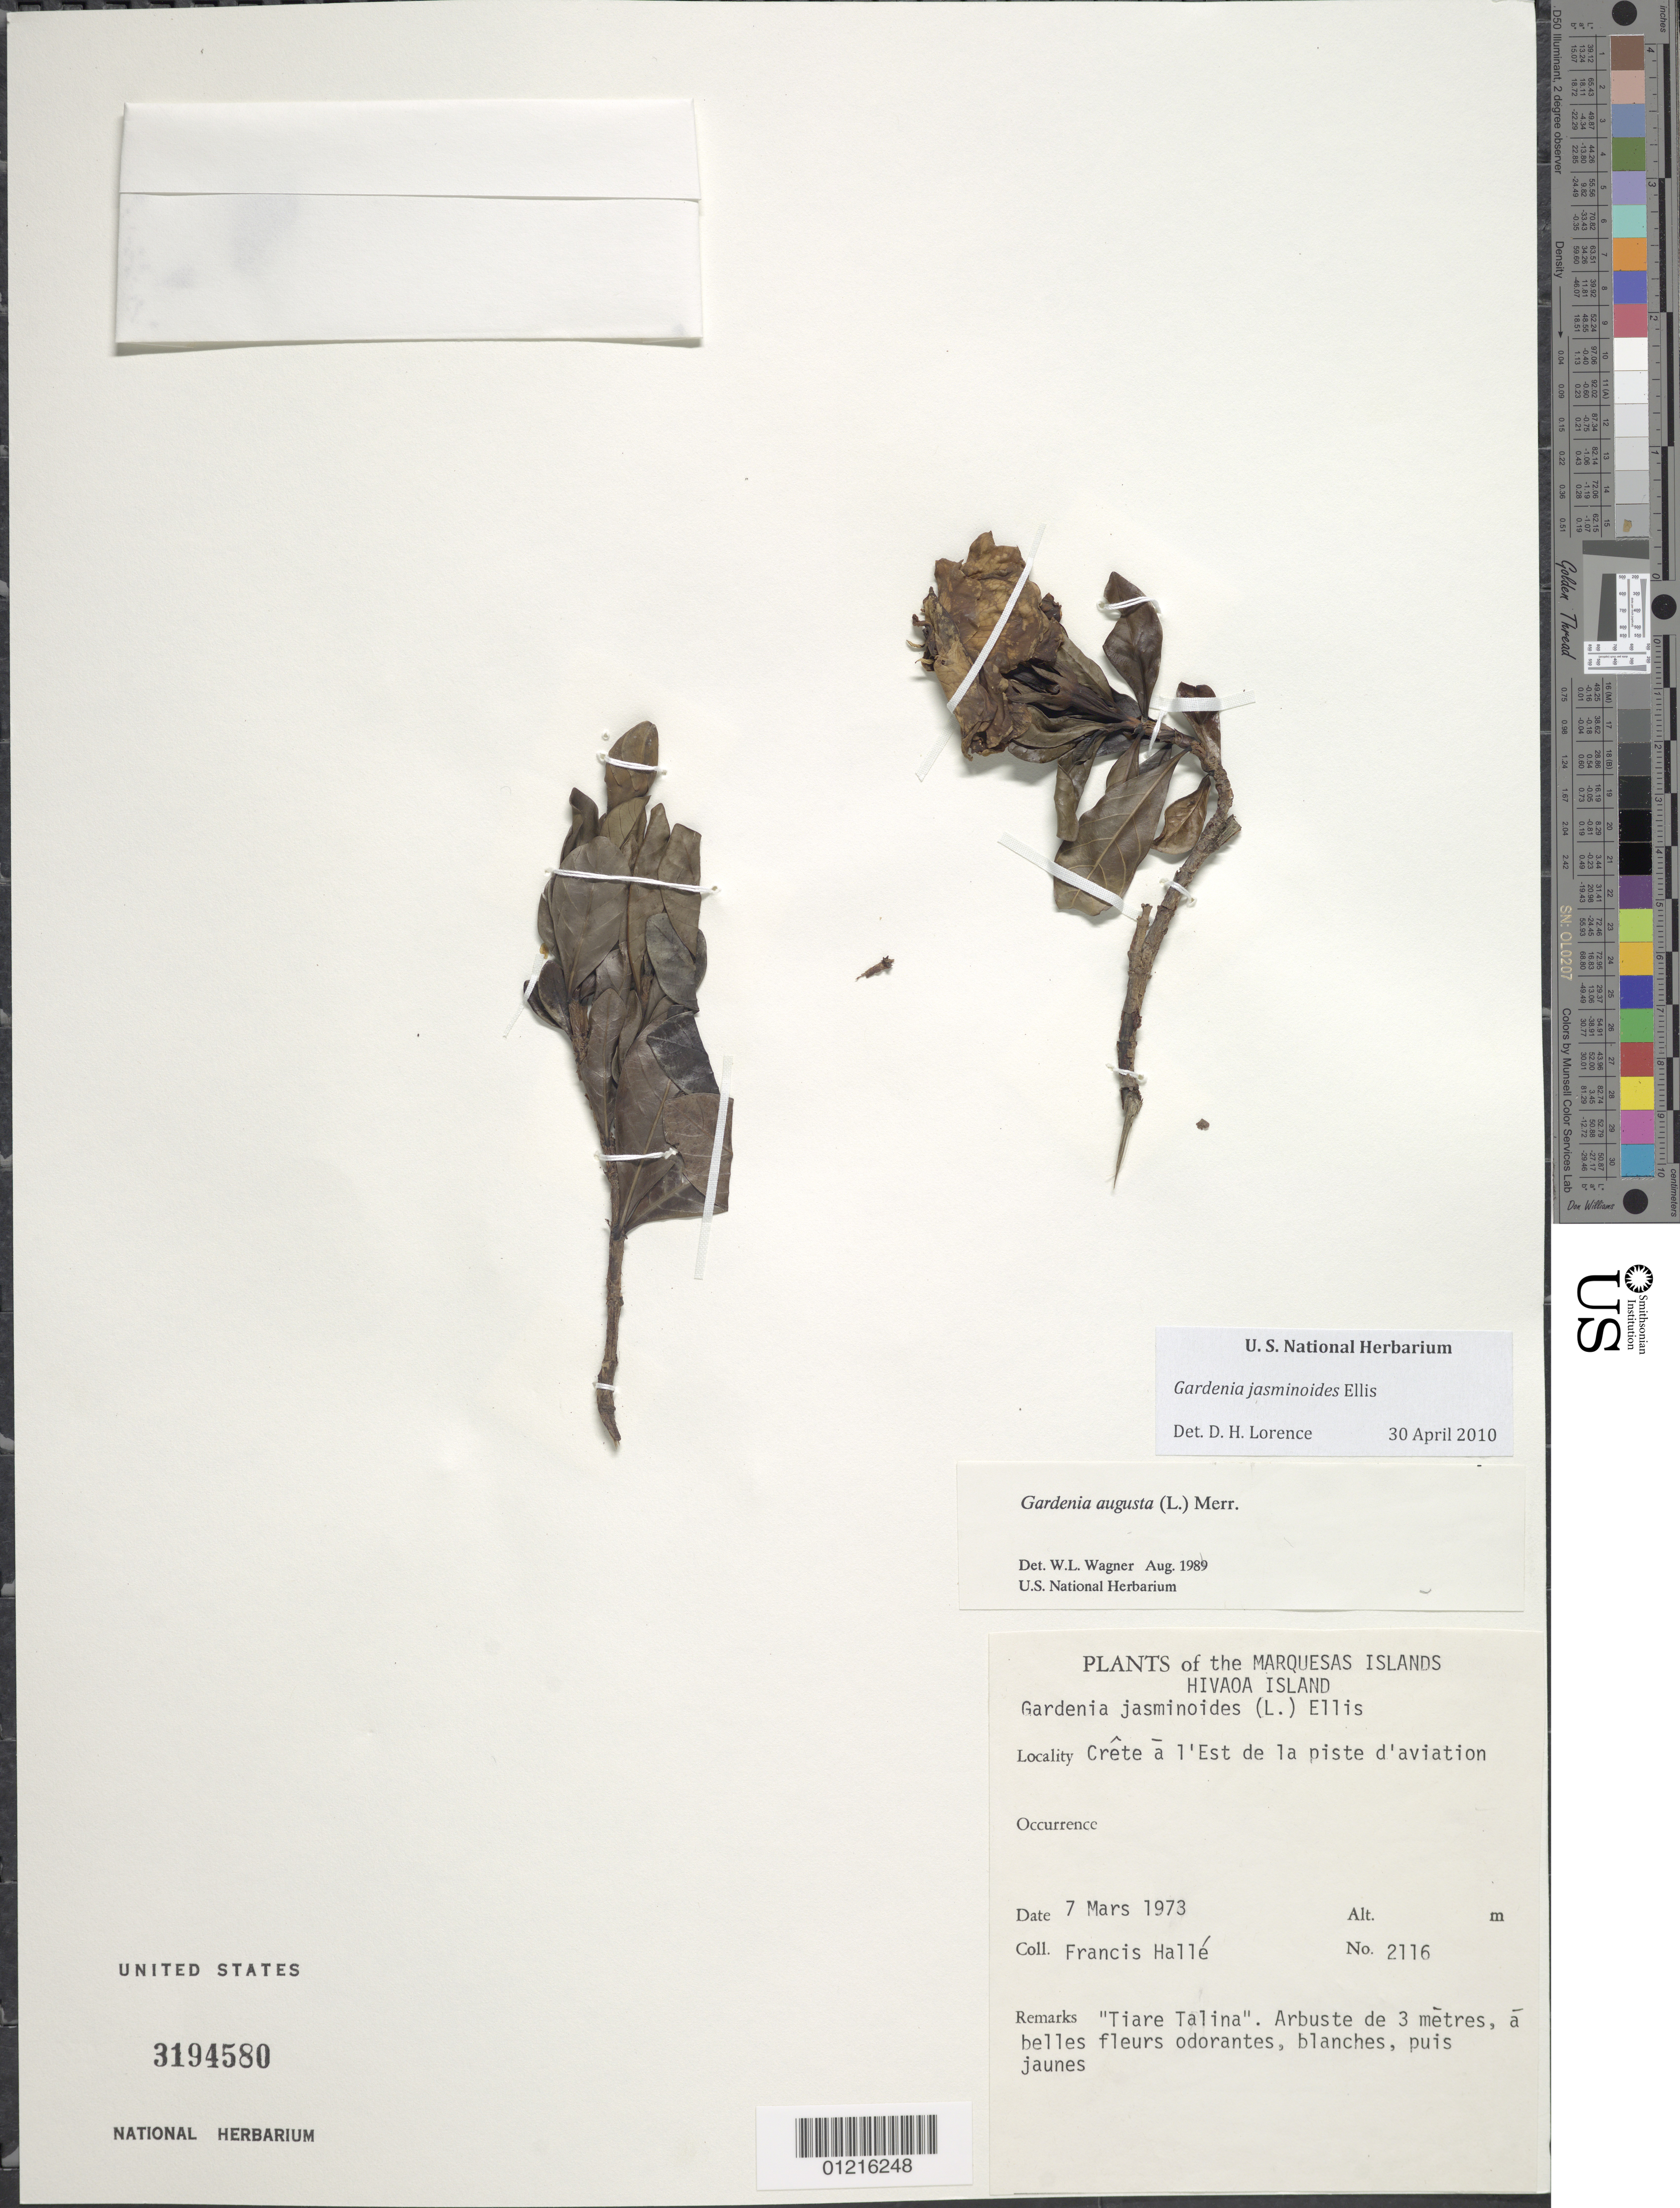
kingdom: Plantae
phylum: Tracheophyta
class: Magnoliopsida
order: Gentianales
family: Rubiaceae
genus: Gardenia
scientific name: Gardenia jasminoides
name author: J. Ellis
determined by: Lorence, David H., (PTBG), National Tropical Botanical Garden (UNITED STATES)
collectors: F. Hallé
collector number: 2116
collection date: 1973-03-07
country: French Polynesia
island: Hiva Oa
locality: Crête à l'est de la d'aviation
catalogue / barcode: US 3194580